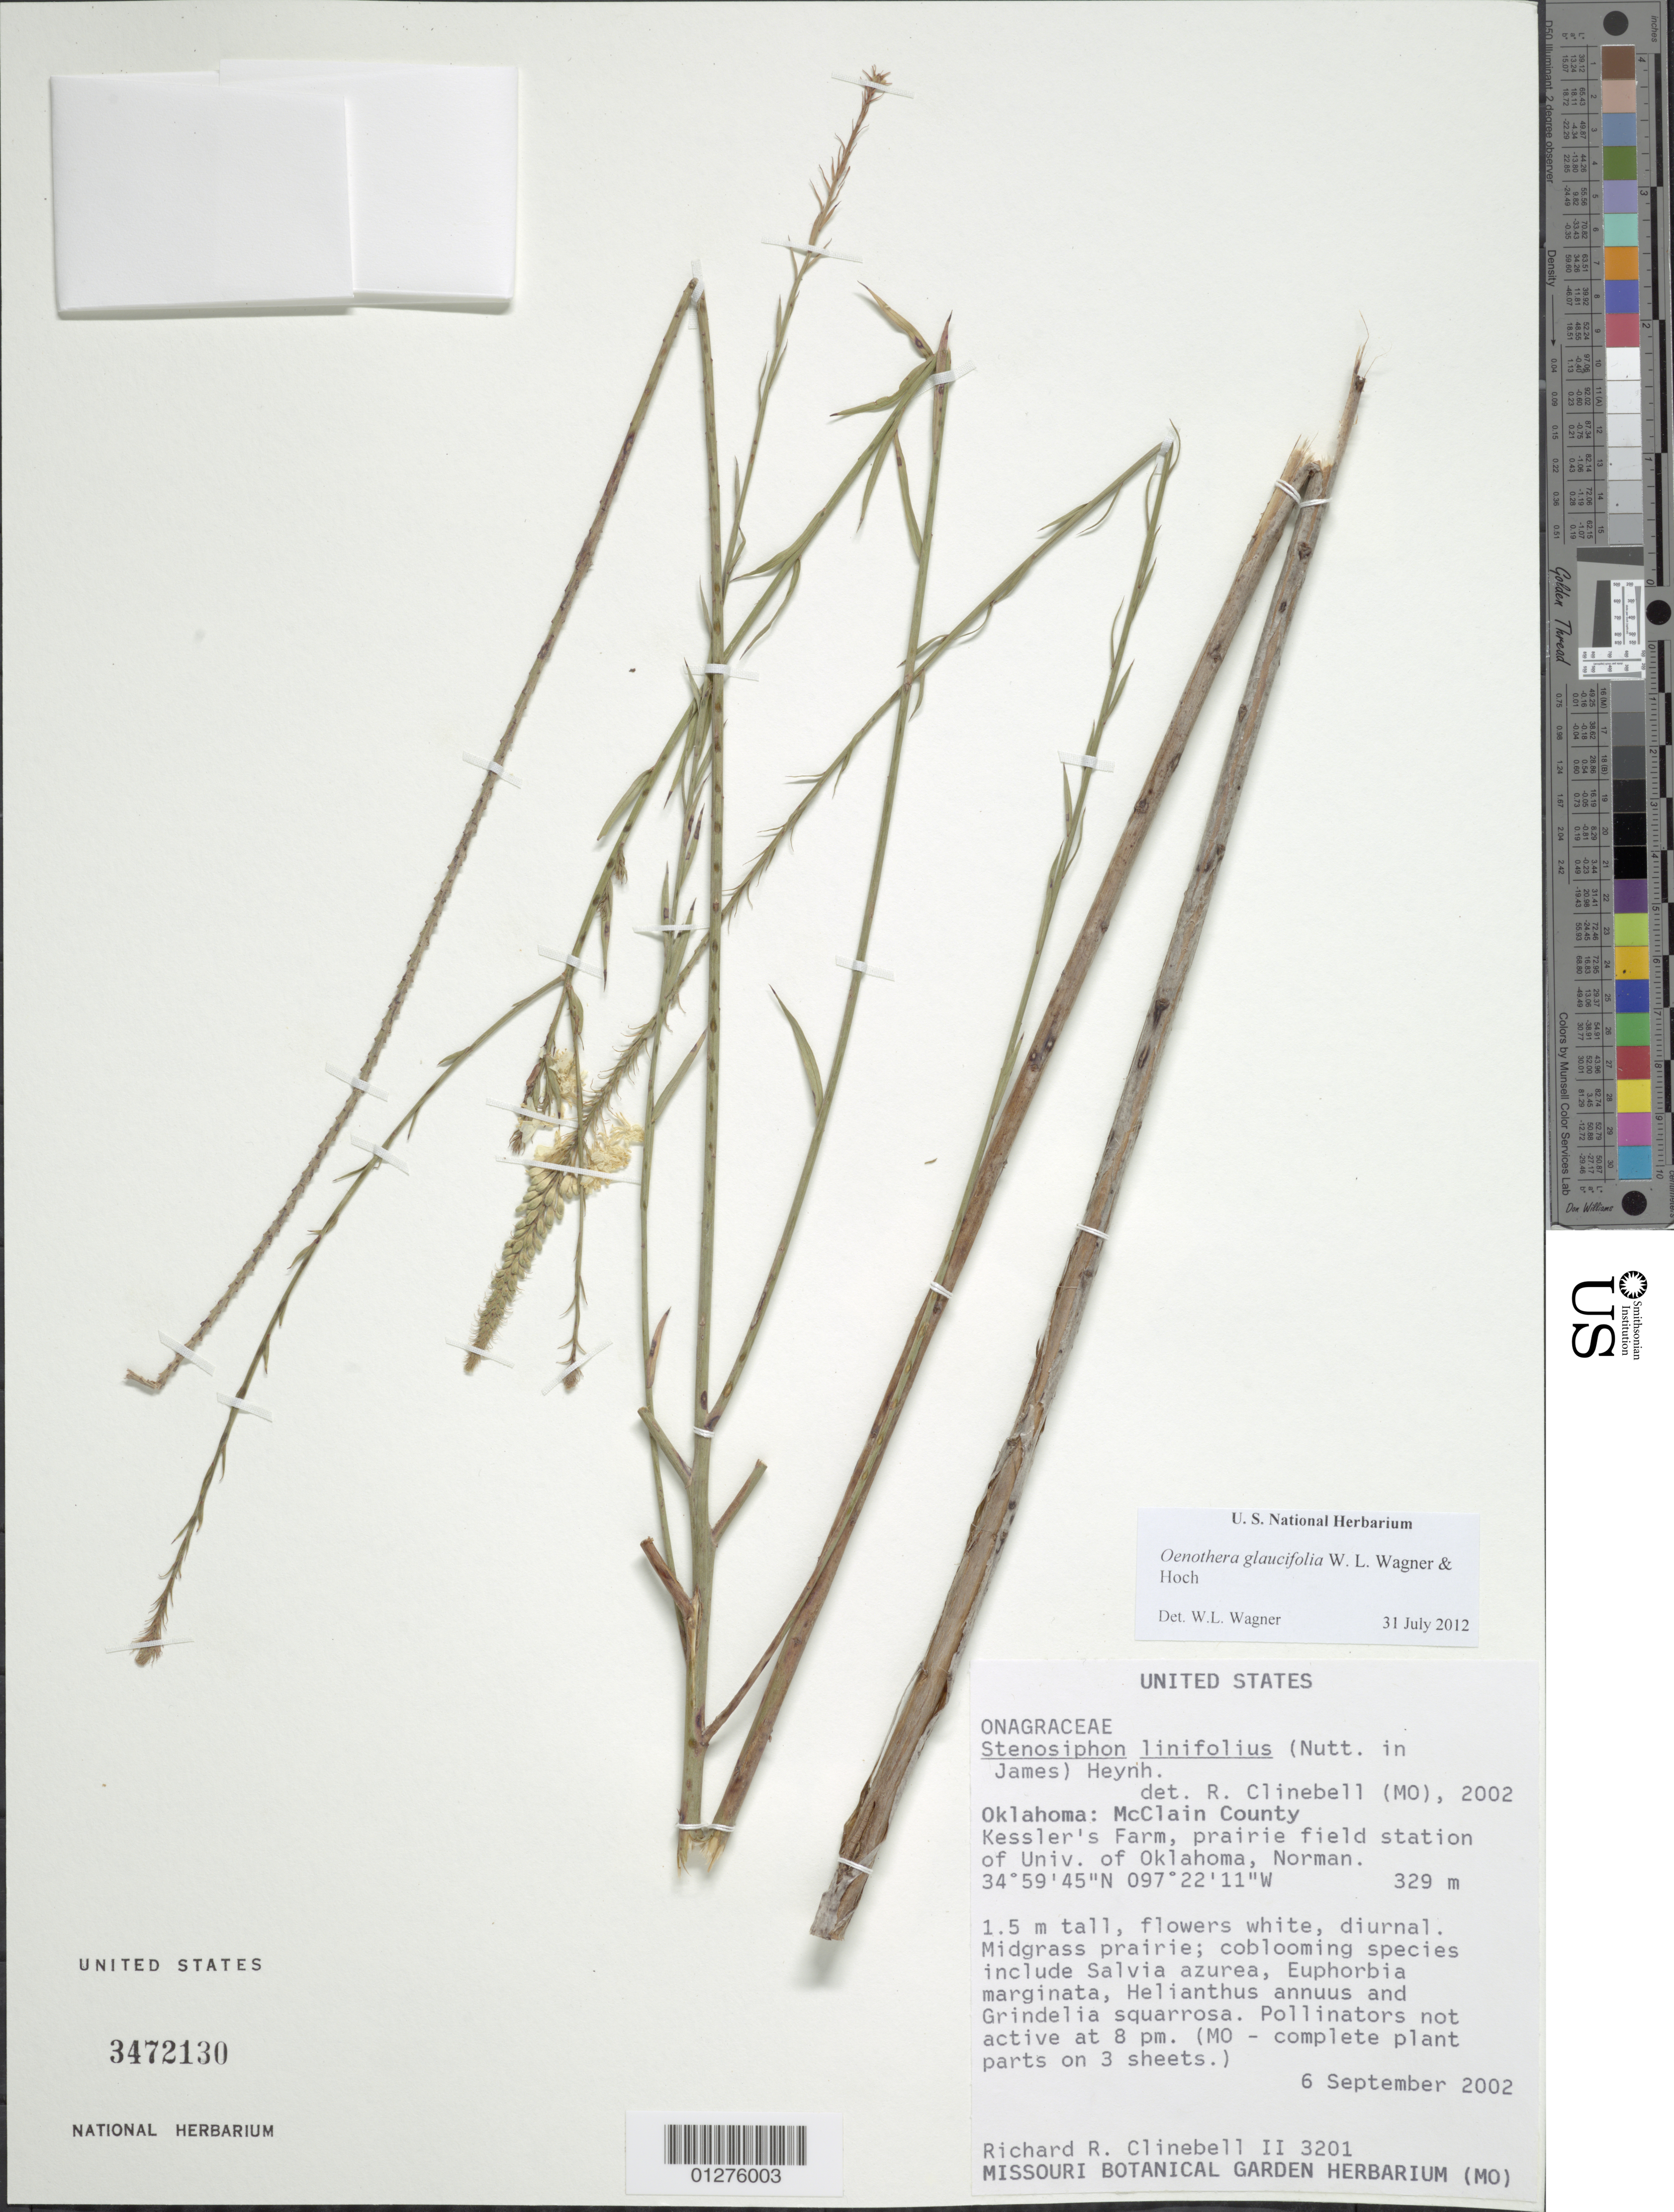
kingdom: Plantae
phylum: Tracheophyta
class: Magnoliopsida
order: Myrtales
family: Onagraceae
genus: Oenothera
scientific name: Oenothera glaucifolia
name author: W.L. Wagner & Hoch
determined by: Wagner, W. L., (BOT), Smithsonian Institution - National Museum of Natural History (UNITED STATES)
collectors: R. Clinebell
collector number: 3201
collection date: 2002-09-06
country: United States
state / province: Oklahoma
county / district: McClain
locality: Kessler's Farm, prairie field station of Univ. of Oklahoma, Norman.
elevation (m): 329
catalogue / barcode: US 3472130